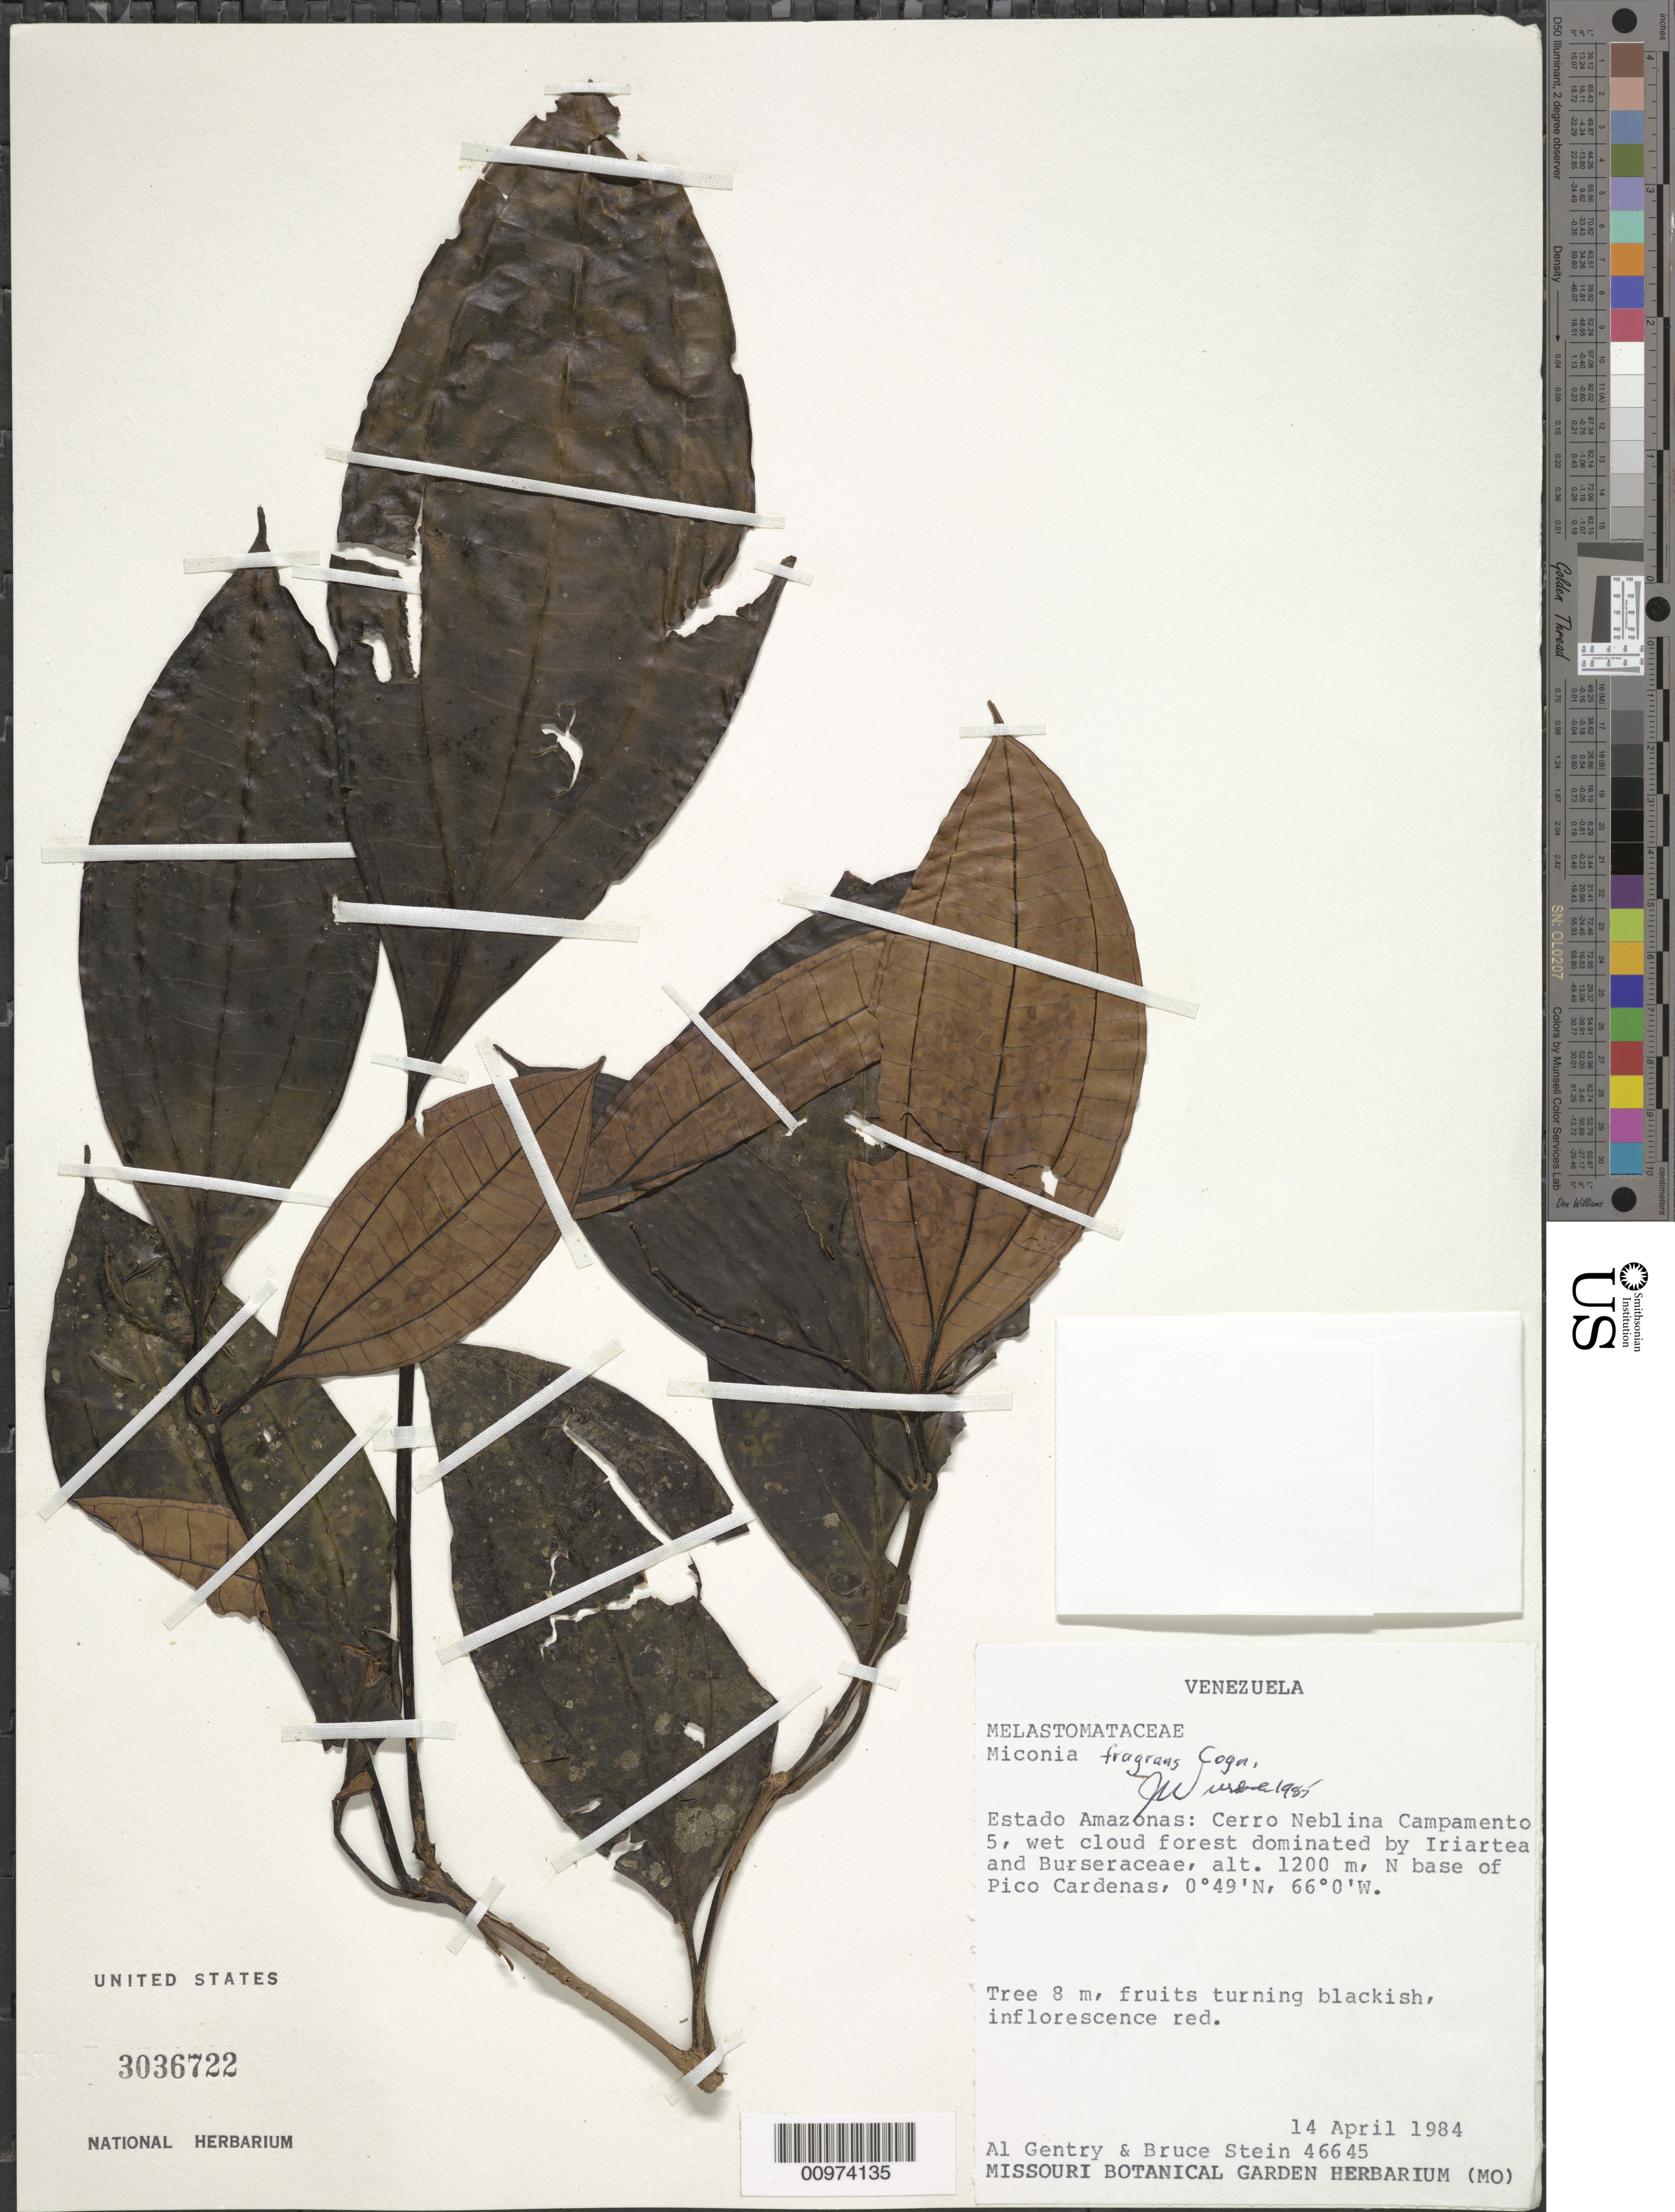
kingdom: Plantae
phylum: Tracheophyta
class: Magnoliopsida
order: Myrtales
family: Melastomataceae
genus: Miconia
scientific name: Miconia fragrans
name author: Cogn.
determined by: Wurdack, John J., (US), US (UNITED STATES)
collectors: A. H. Gentry & B. Stein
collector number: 46645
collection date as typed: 14-Apr-84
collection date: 1984-04-14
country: Venezuela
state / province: Amazonas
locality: Río Negro, Cerro de Neblina Campamento 5, N base of Pico Cardenas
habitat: Wet cloud forest dominated by Iriartea and Burseraceae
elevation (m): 1200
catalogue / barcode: US 3036722